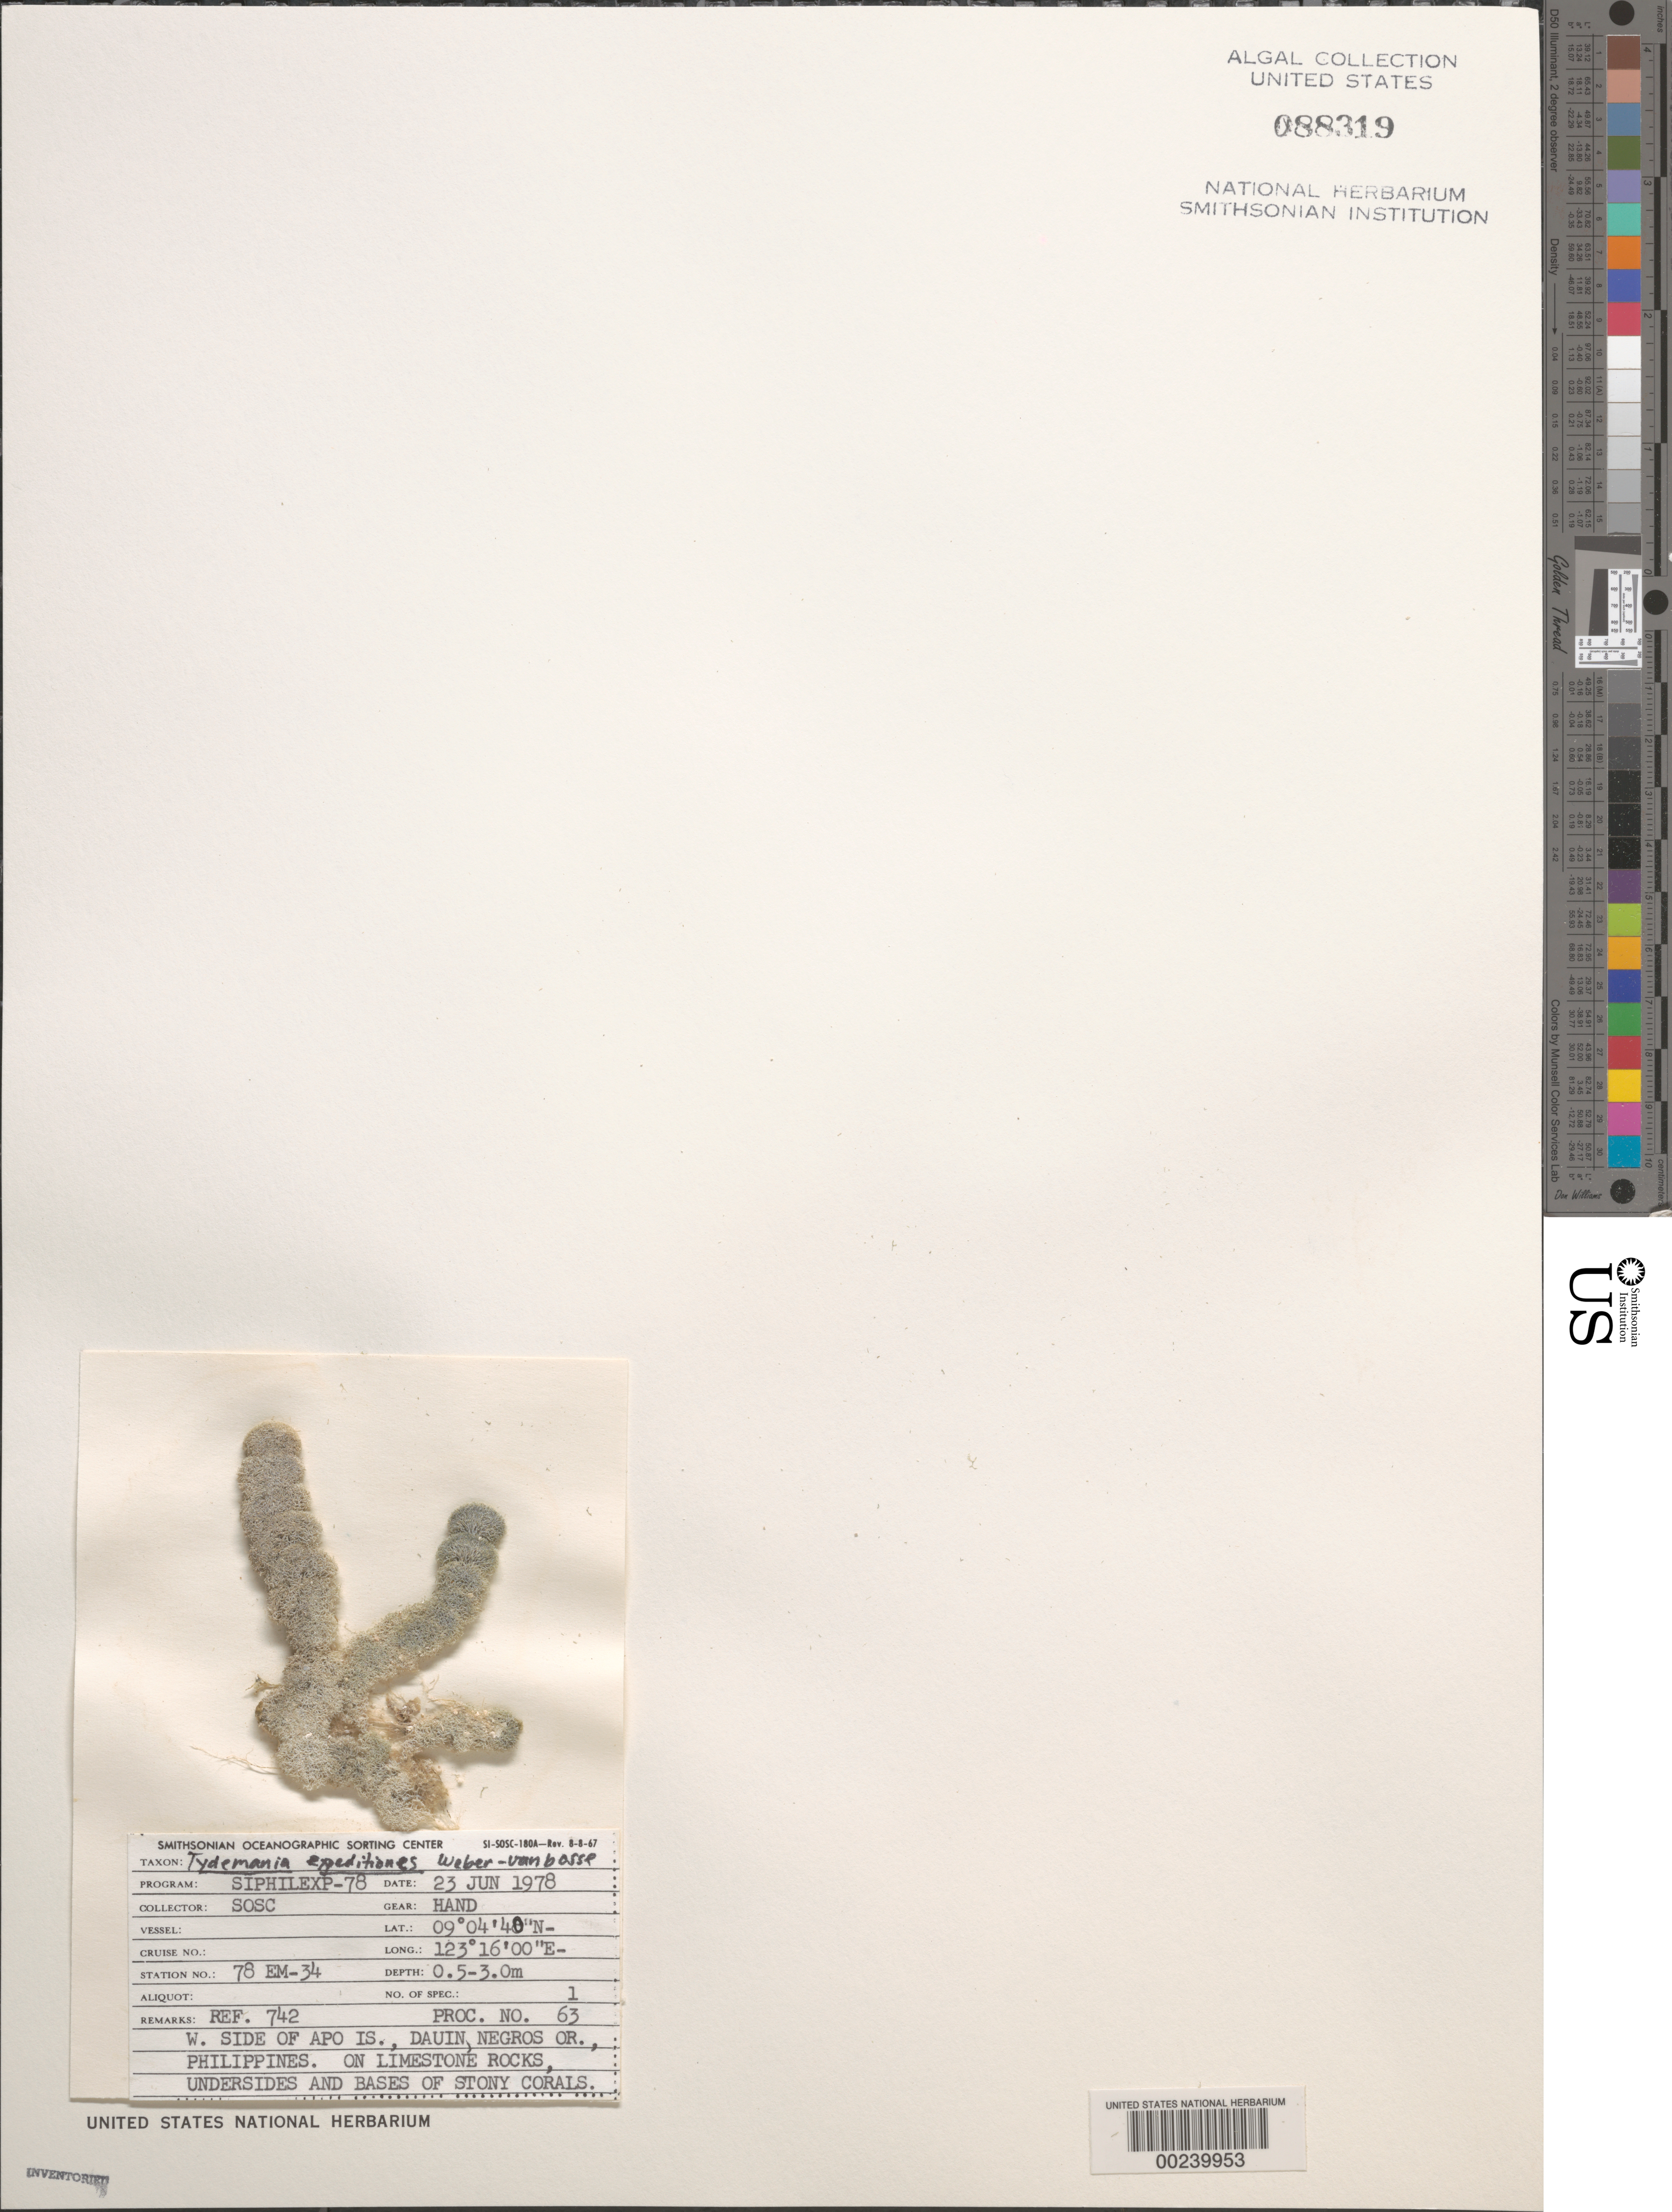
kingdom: Plantae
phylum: Chlorophyta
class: Ulvophyceae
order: Bryopsidales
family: Udoteaceae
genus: Tydemania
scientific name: Tydemania expeditionis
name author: Weber Bosse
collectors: SOSC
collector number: Station 78 Em-34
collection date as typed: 23 Jun 1978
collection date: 1978-06-23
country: Philippines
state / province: Central Visayas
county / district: Negros Oriental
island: Apo Island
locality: Apo Island, Dauin, Negros Oriental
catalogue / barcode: US 88319